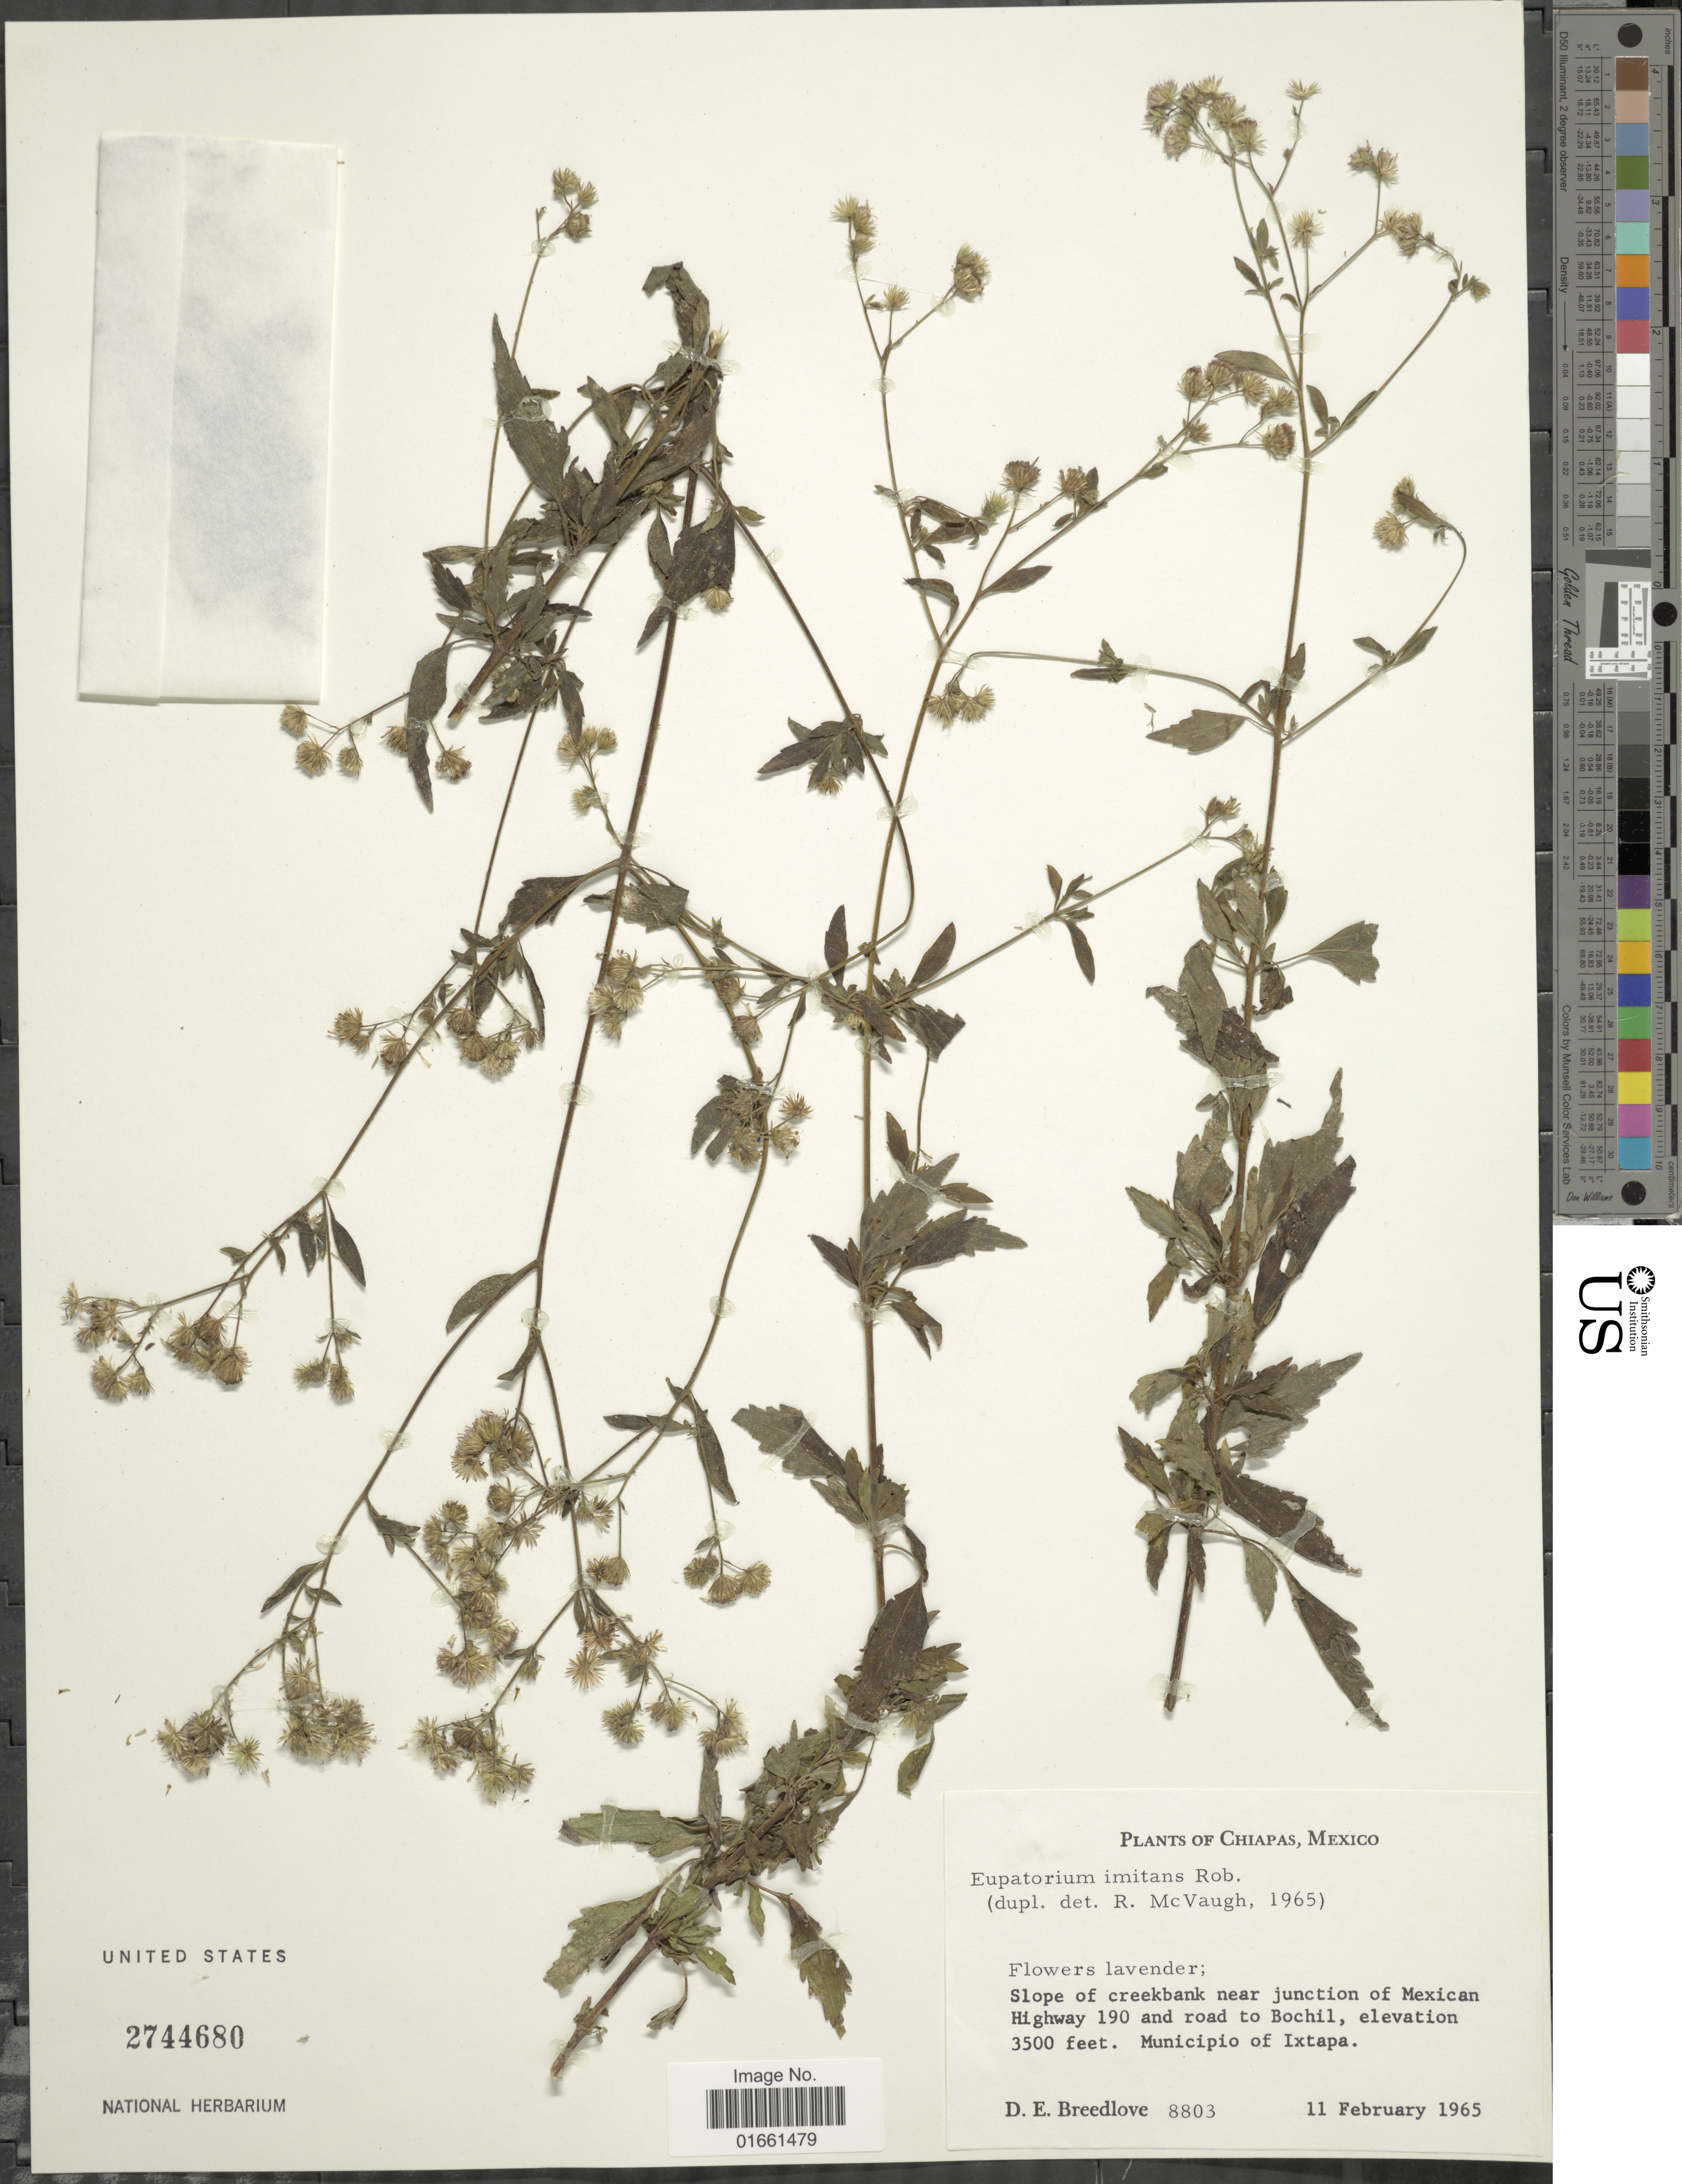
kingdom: Plantae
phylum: Tracheophyta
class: Magnoliopsida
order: Asterales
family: Asteraceae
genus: Fleischmannia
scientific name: Fleischmannia imitans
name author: (B.L. Rob.) R.M. King & H. Rob.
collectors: D. E. Breedlove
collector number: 8803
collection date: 1965-02-11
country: Mexico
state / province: Chiapas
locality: Slope of creekbank near junction of Mexican Highway 190 and road to Bochil, Municipio of Ixtapa.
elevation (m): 1067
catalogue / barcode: US 2744680